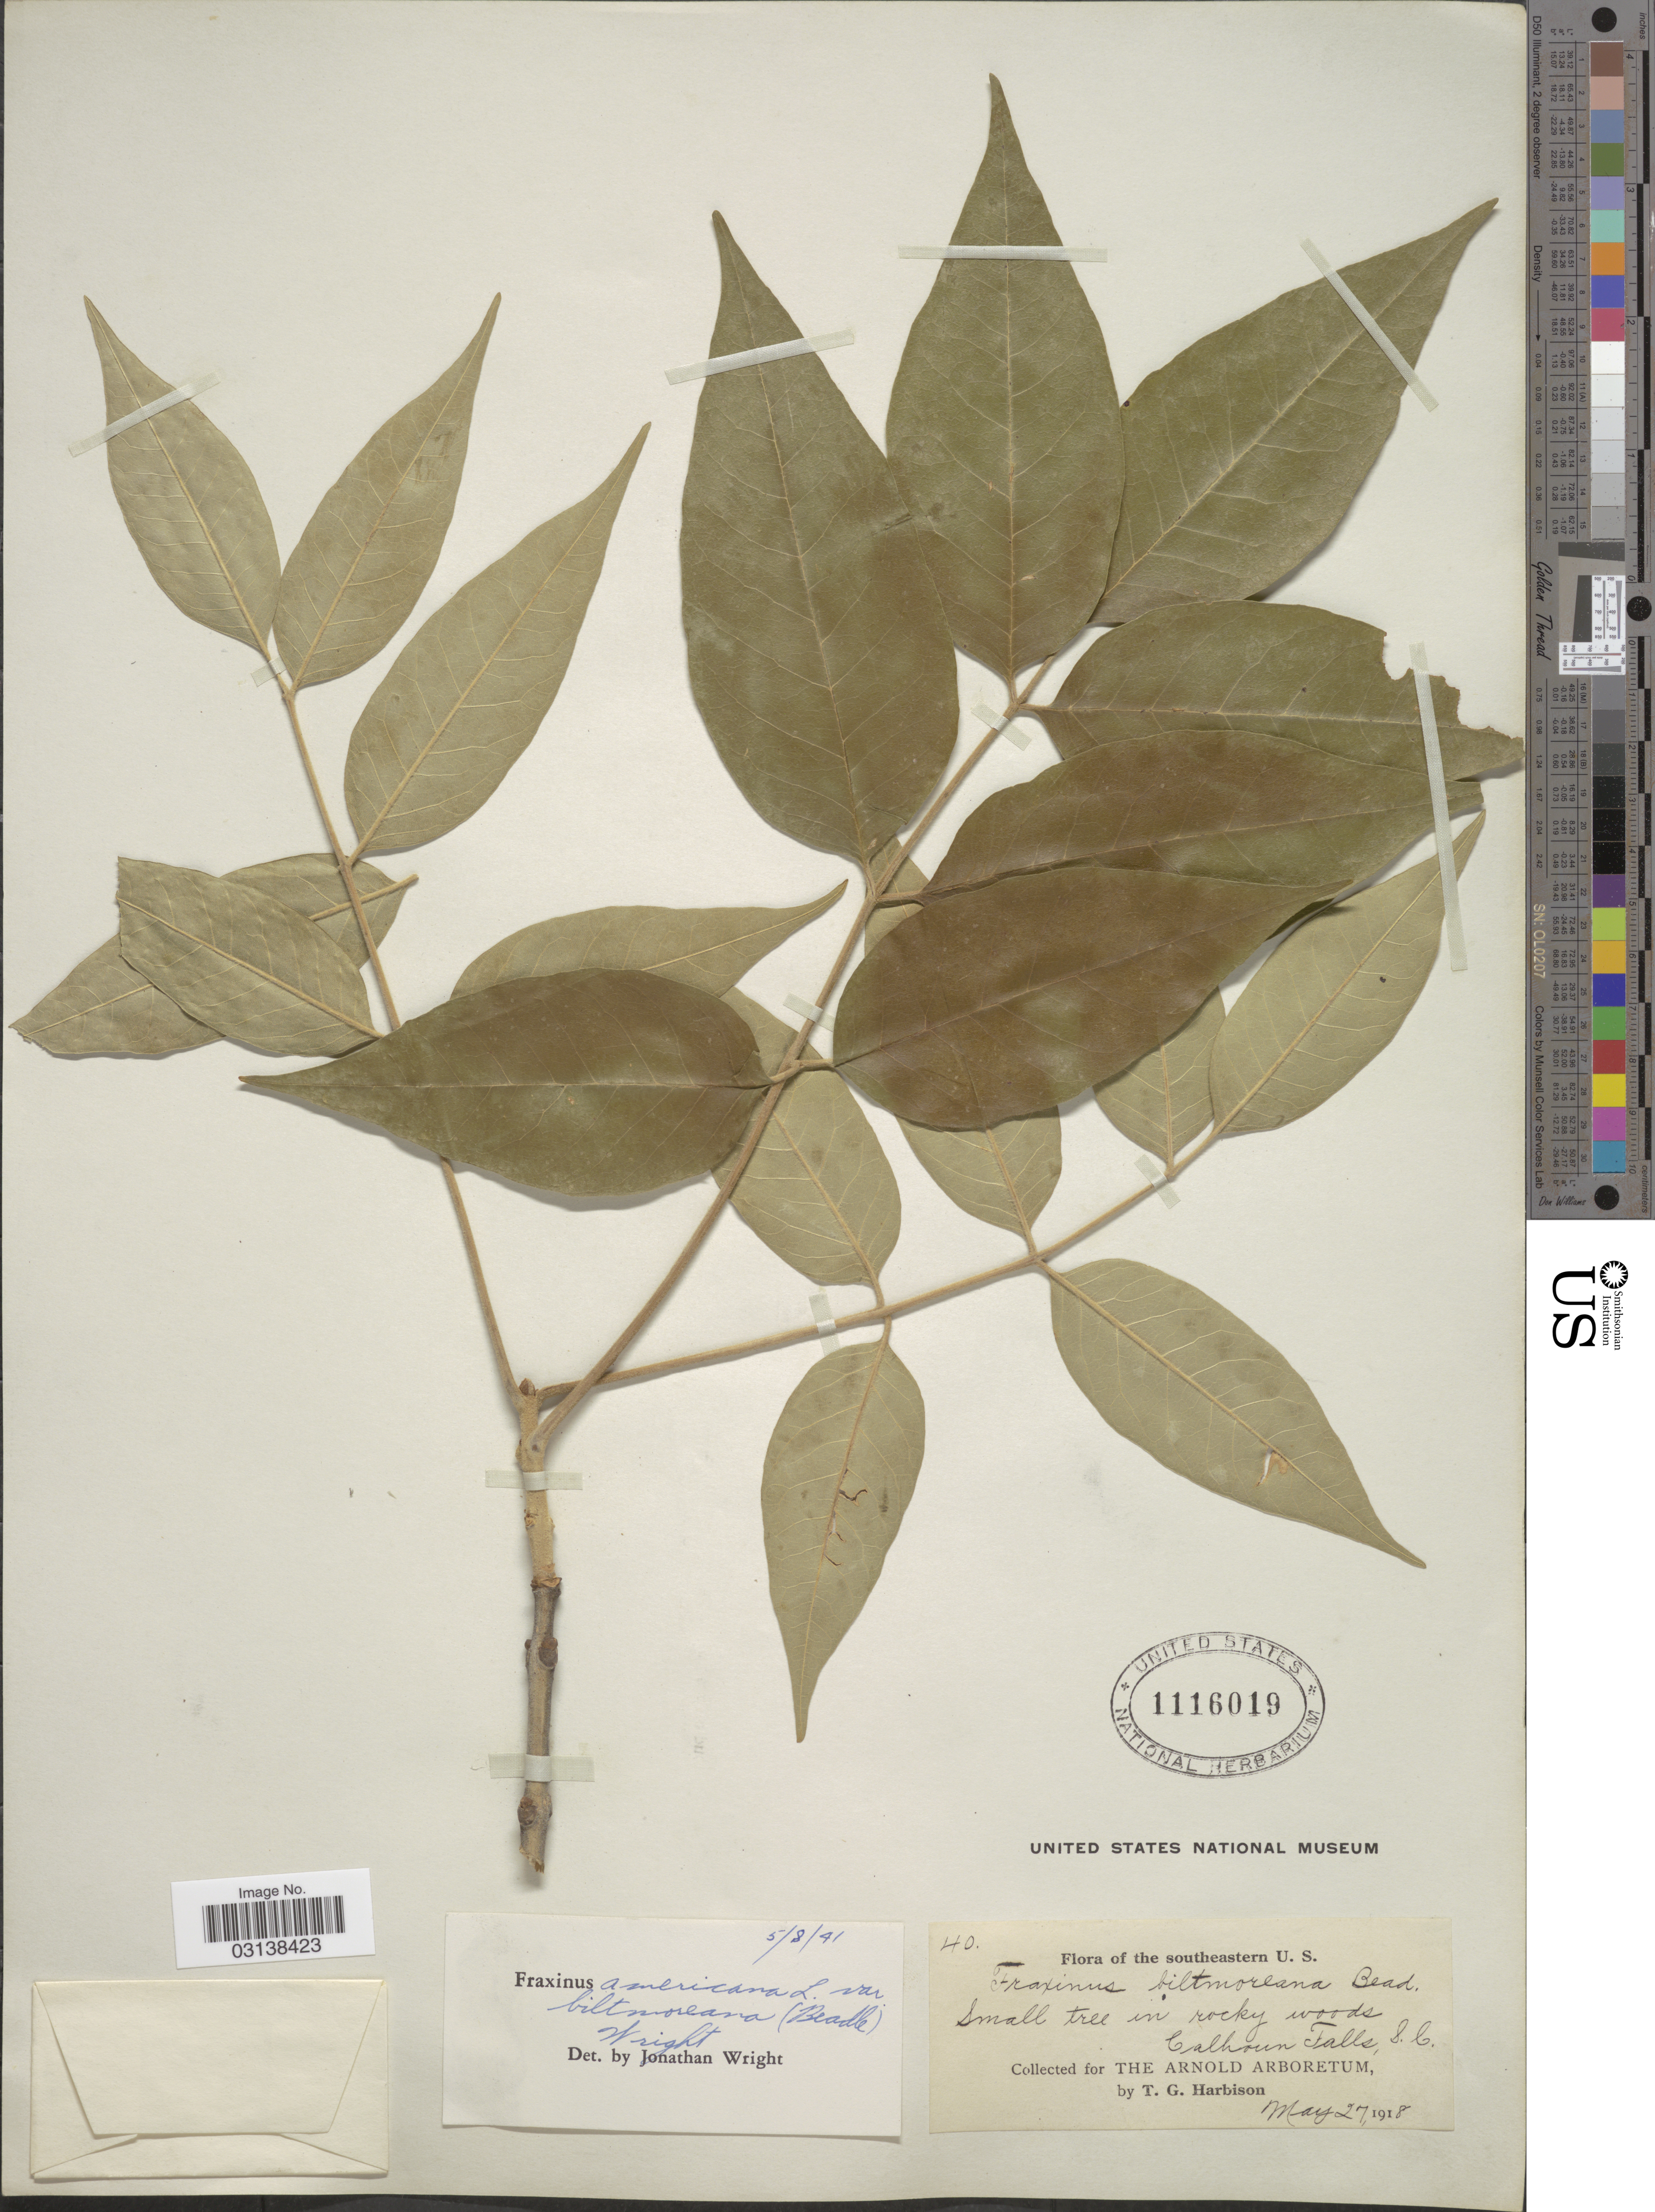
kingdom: Plantae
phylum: Tracheophyta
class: Magnoliopsida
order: Lamiales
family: Oleaceae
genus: Fraxinus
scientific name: Fraxinus americana var. biltmoreana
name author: (Beadle) J.W. Wright ex Fernald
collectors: T. Harbison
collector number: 40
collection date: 1918-05-27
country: United States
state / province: South Carolina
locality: The southeastern U.S., Calhoun Falls, S.C.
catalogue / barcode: US 1116019